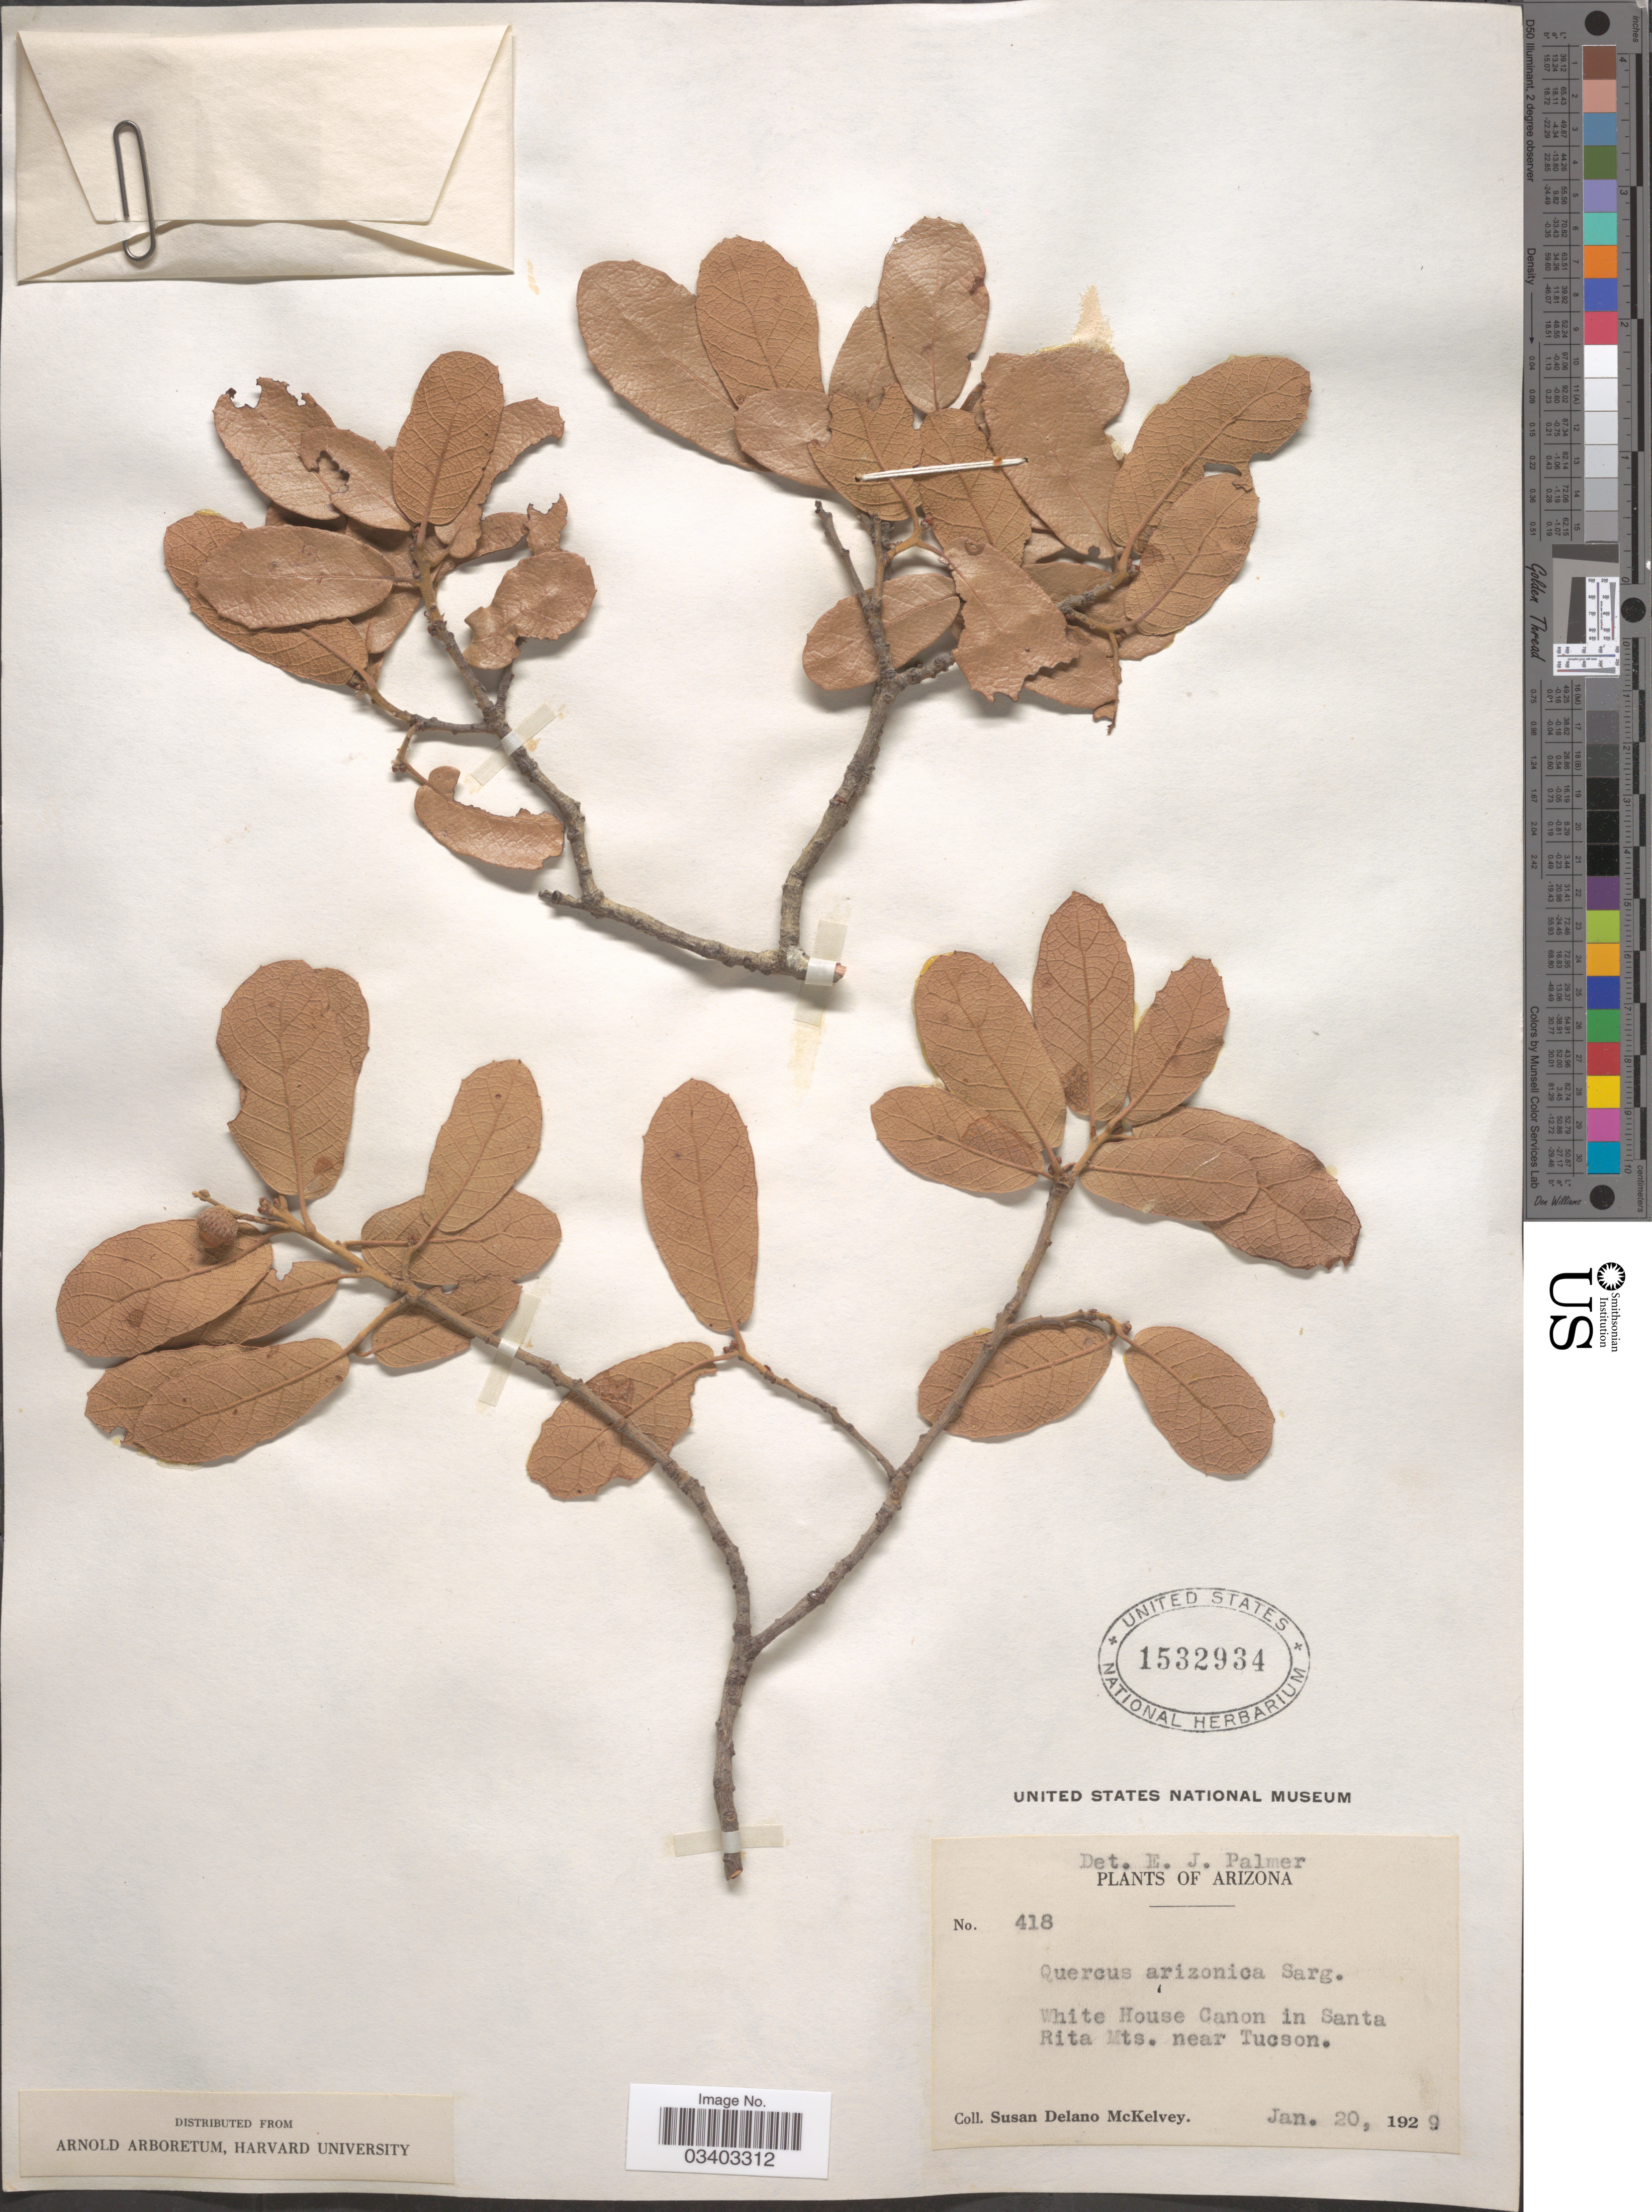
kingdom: Plantae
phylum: Tracheophyta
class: Magnoliopsida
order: Fagales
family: Fagaceae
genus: Quercus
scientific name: Quercus arizonica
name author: Sarg.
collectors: S. A. McKelvey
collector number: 418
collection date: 1929-01-20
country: United States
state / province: Arizona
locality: White House Canon in Santa Rita Mts. near Tucson.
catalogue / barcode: US 1532934